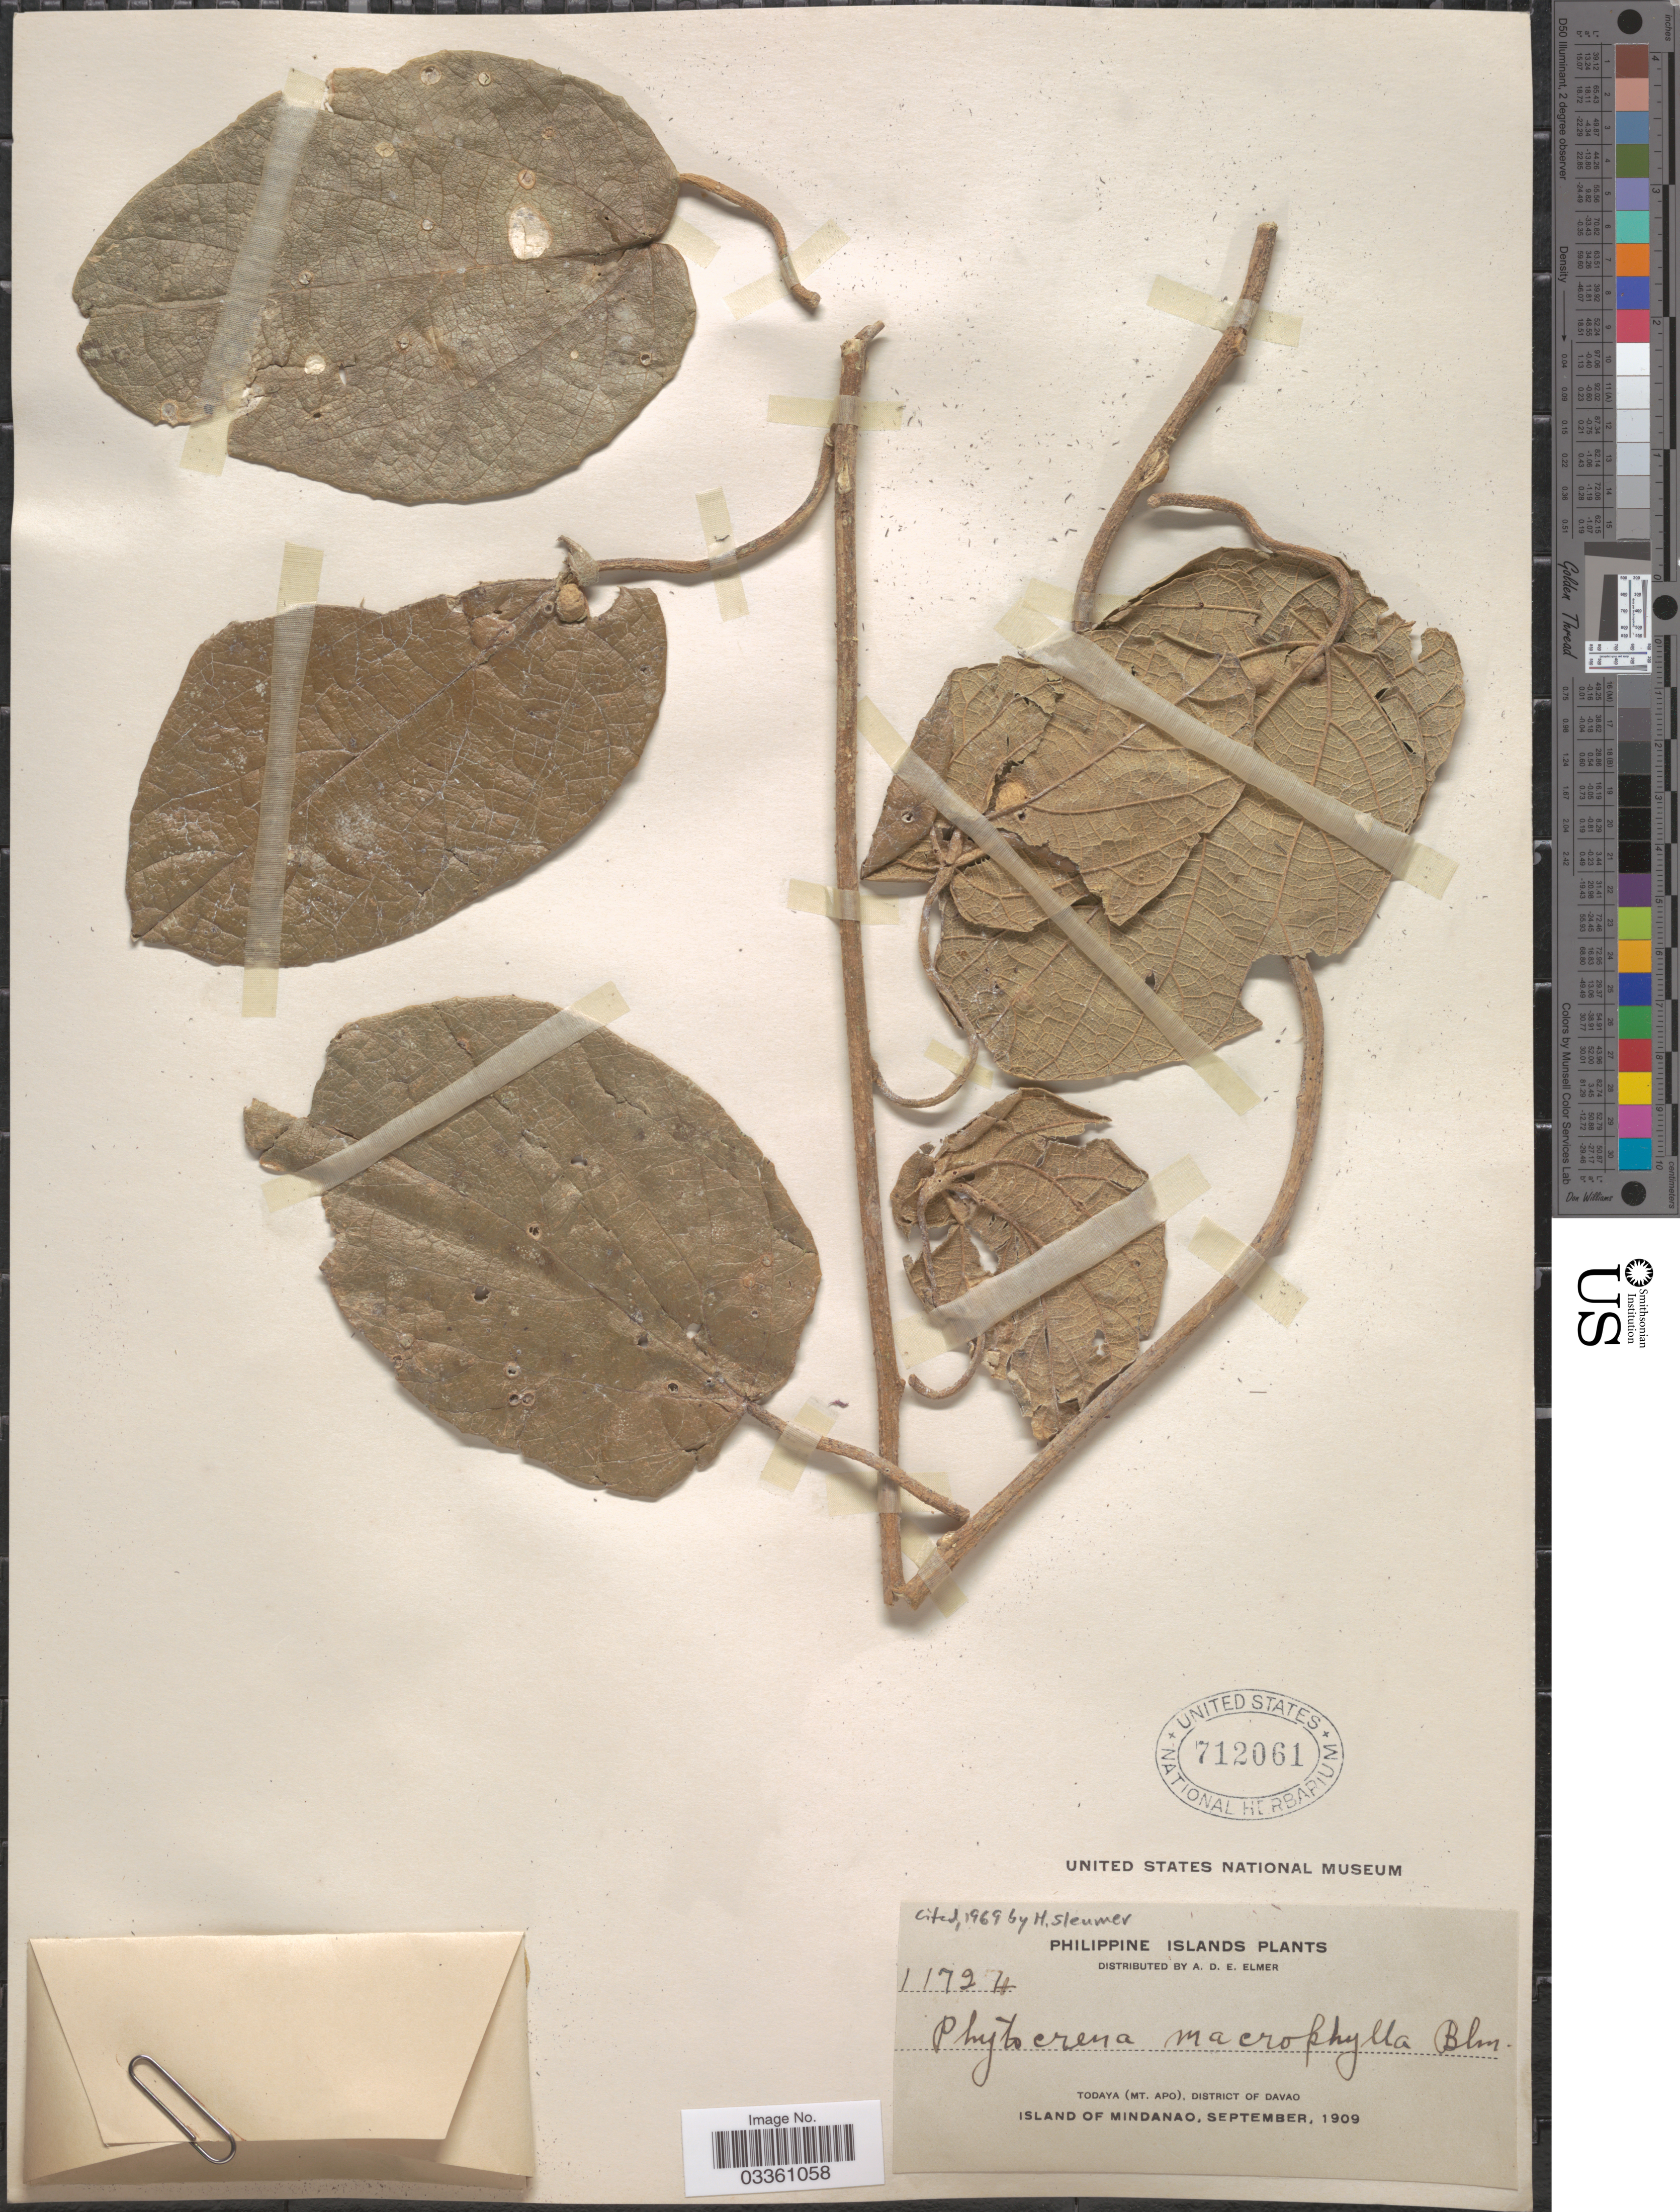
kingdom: Plantae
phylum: Tracheophyta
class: Magnoliopsida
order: Icacinales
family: Icacinaceae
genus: Phytocrene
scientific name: Phytocrene macrophylla var. macrophylla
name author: (Blume) Blume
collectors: A. D. E. Elmer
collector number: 11724*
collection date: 1909-09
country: Philippines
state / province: Davao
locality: Philippine Islands. Todaya (Mt. Apo), District of Davao. Island of Mindanao.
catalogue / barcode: US 712061